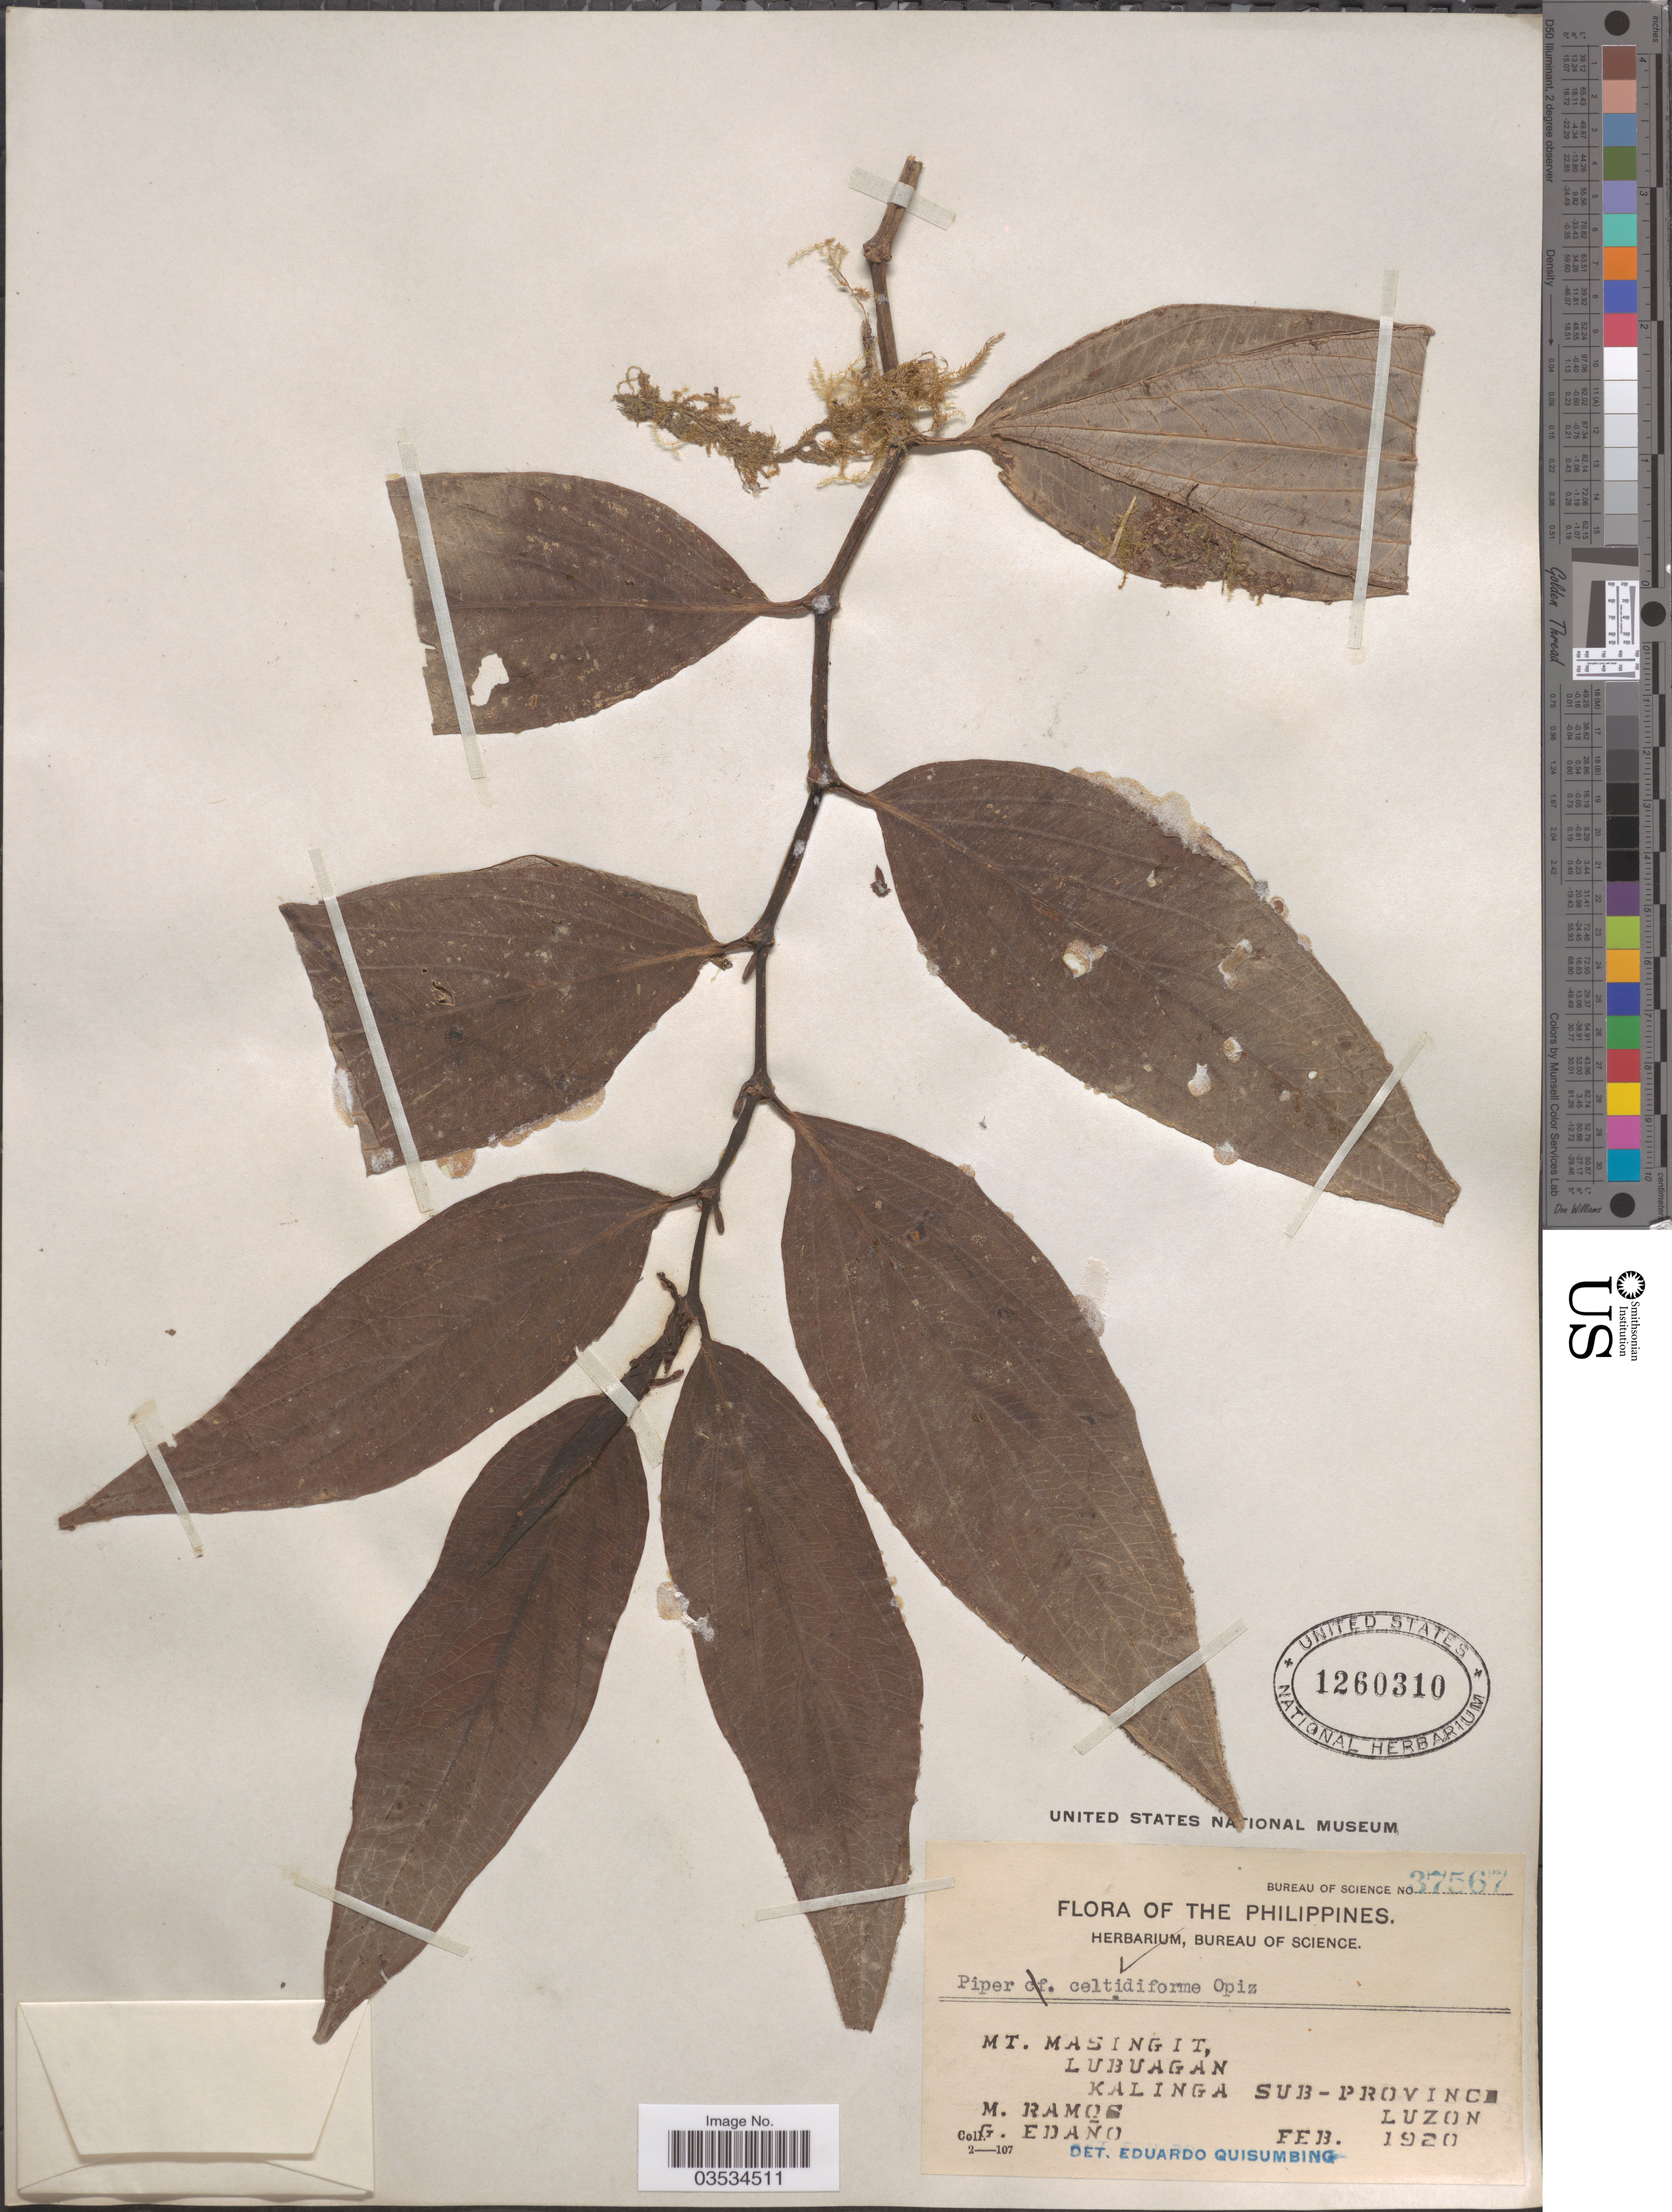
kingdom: Plantae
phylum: Tracheophyta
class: Magnoliopsida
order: Piperales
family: Piperaceae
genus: Piper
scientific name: Piper celtidiforme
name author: Opiz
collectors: M. Ramos & G. Edaño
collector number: Bureau of Science 37567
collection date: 1920-02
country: Philippines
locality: Mt. Masingit, Lubuagan. Kalinga Sub-Province. Luzon.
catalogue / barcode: US 1260310